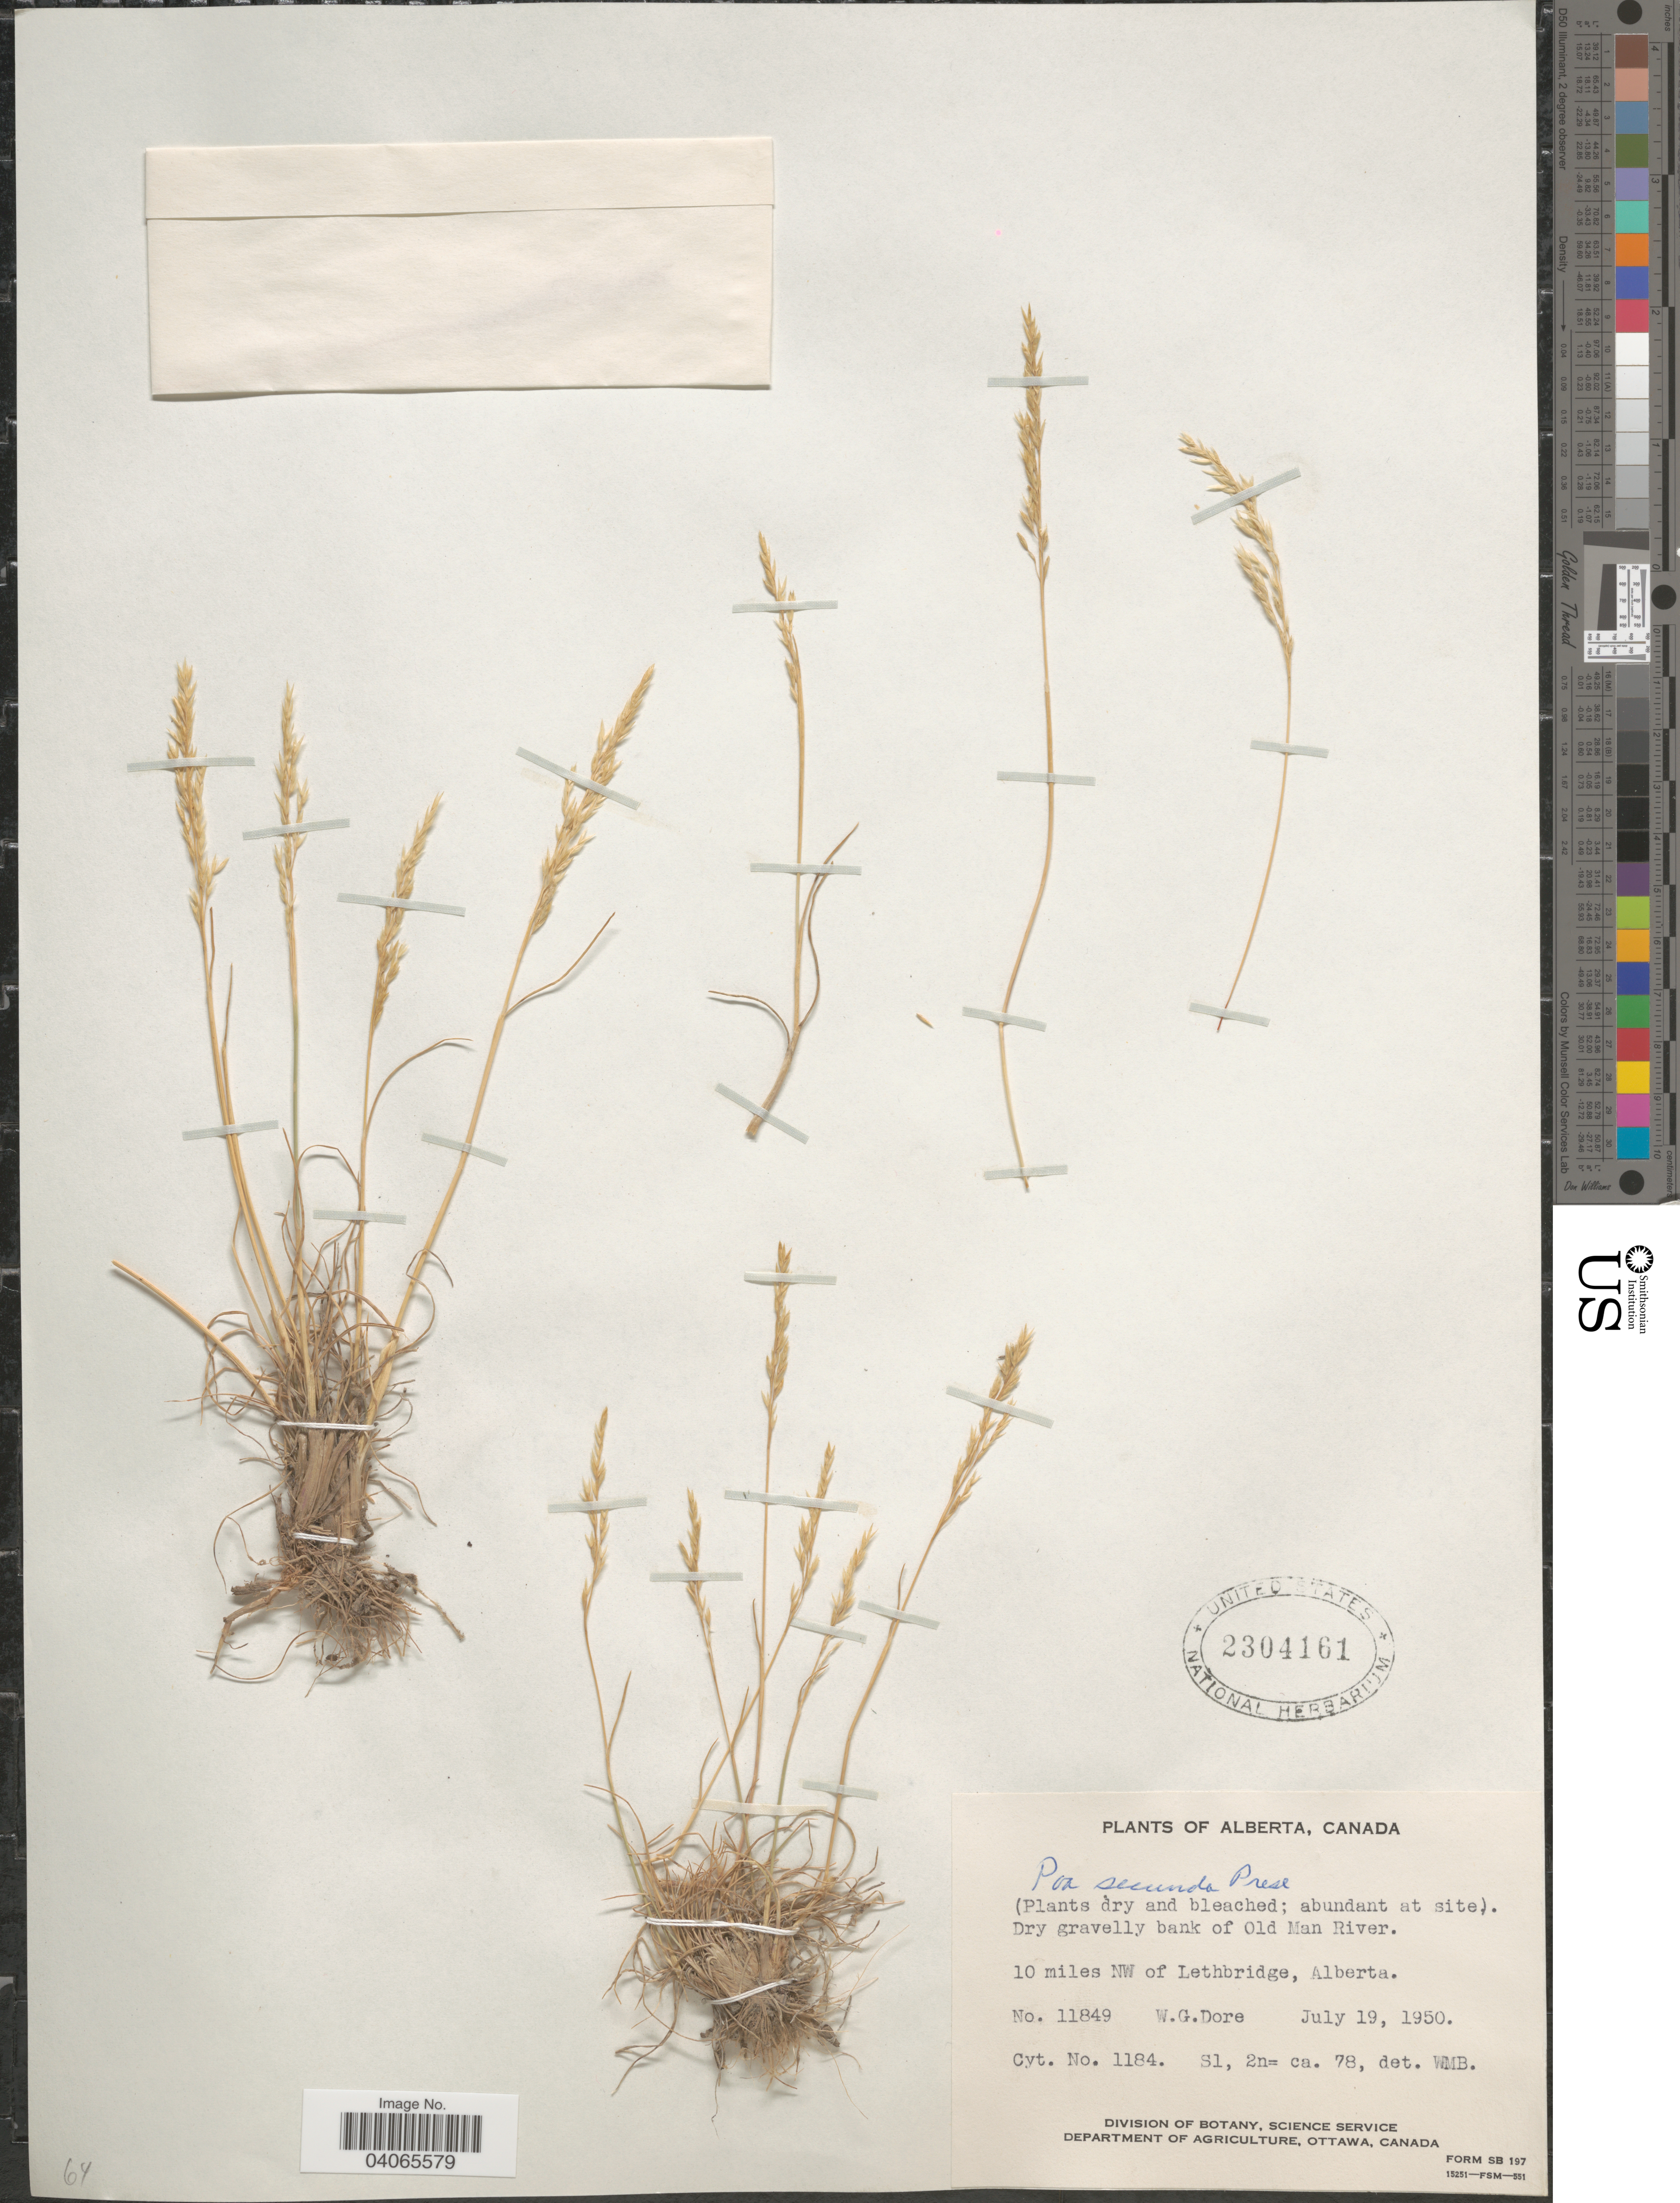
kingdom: Plantae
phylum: Tracheophyta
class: Liliopsida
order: Poales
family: Poaceae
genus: Poa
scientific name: Poa secunda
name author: J. Presl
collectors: W. Dore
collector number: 11849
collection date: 1950-07-19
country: Canada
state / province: Alberta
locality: Dry gravelly bank of Old Man River. 10 miles NW of Lethbridge.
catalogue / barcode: US 2304161